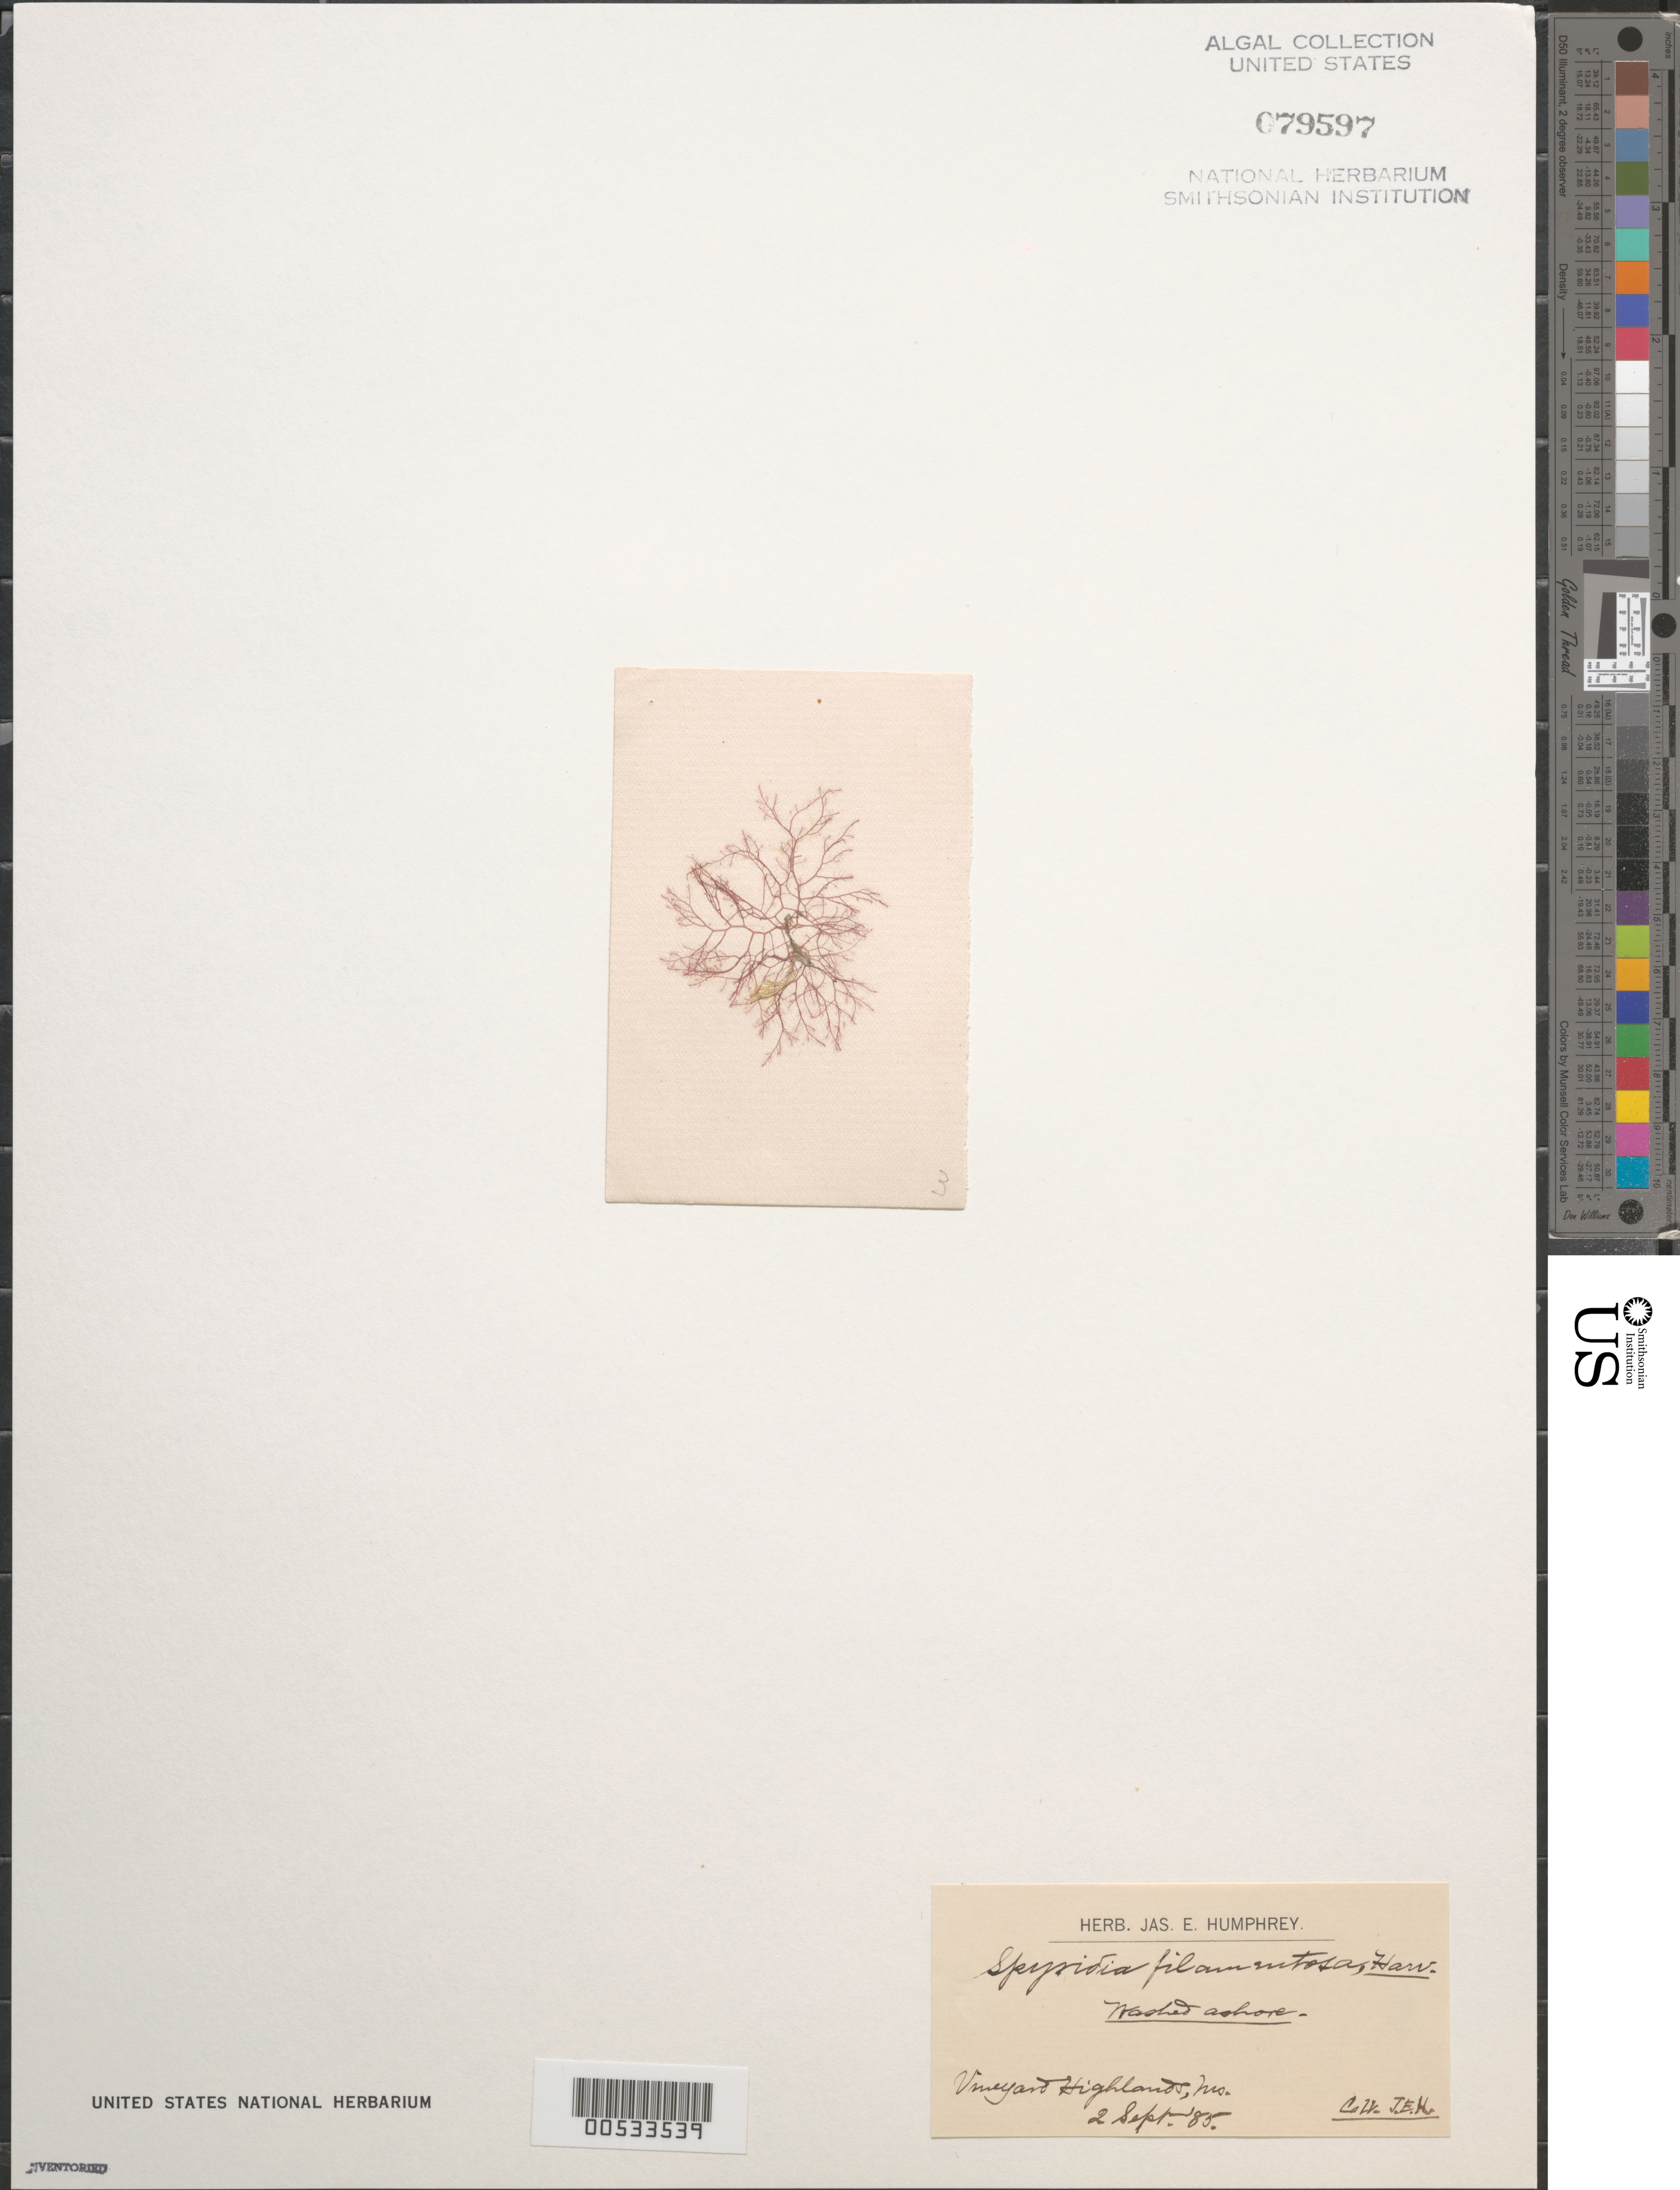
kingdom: Plantae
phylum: Rhodophyta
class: Florideophyceae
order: Ceramiales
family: Spyridiaceae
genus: Spyridia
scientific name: Spyridia filamentosa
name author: (Wulfen) Harv.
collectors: J. Humphrey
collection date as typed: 02 Sep 1885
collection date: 1885-09-02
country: United States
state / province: Massachusetts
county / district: Dukes County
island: Martha's Vineyard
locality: Vineyard Highlands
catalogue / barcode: US 79597